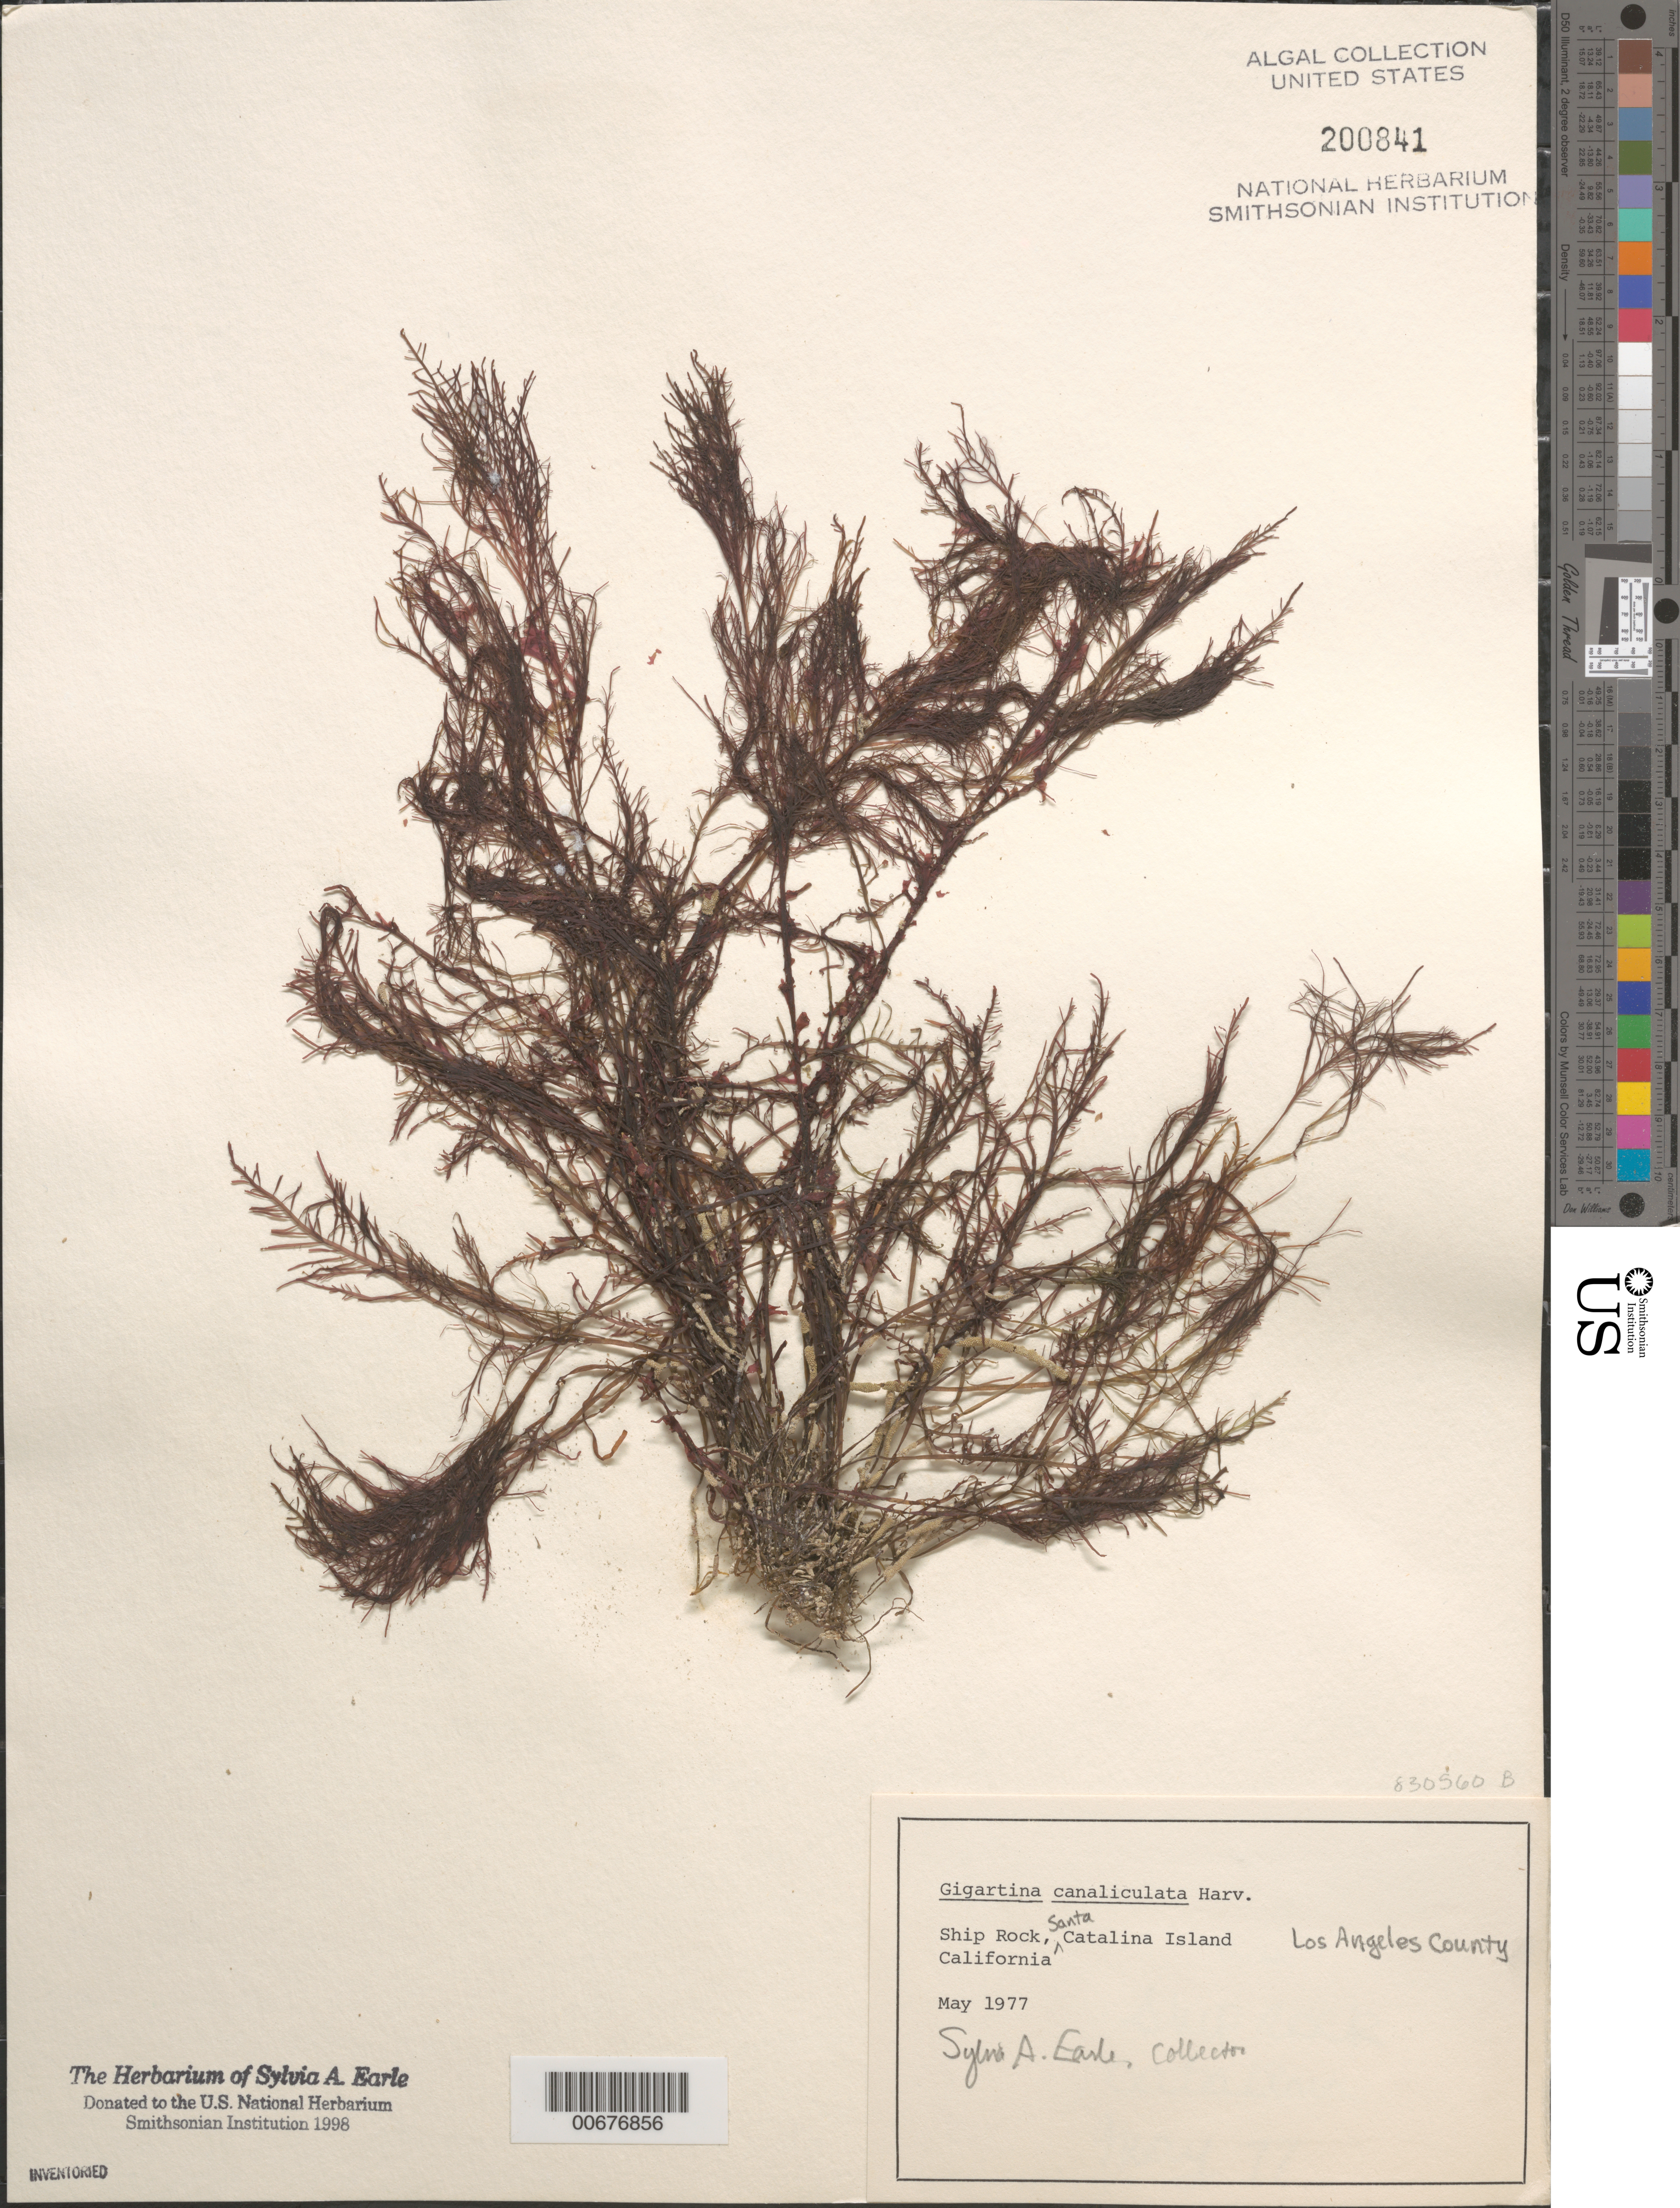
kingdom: Plantae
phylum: Rhodophyta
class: Florideophyceae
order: Gigartinales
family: Gigartinaceae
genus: Chondracanthus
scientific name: Chondracanthus canaliculatus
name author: (Harv.) Guiry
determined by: Algae name updating Project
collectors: S. A. Earle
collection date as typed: May 1977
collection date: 1977-05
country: United States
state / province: California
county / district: Los Angeles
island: Santa Catalina Island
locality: Ship Rock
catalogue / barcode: US 200841